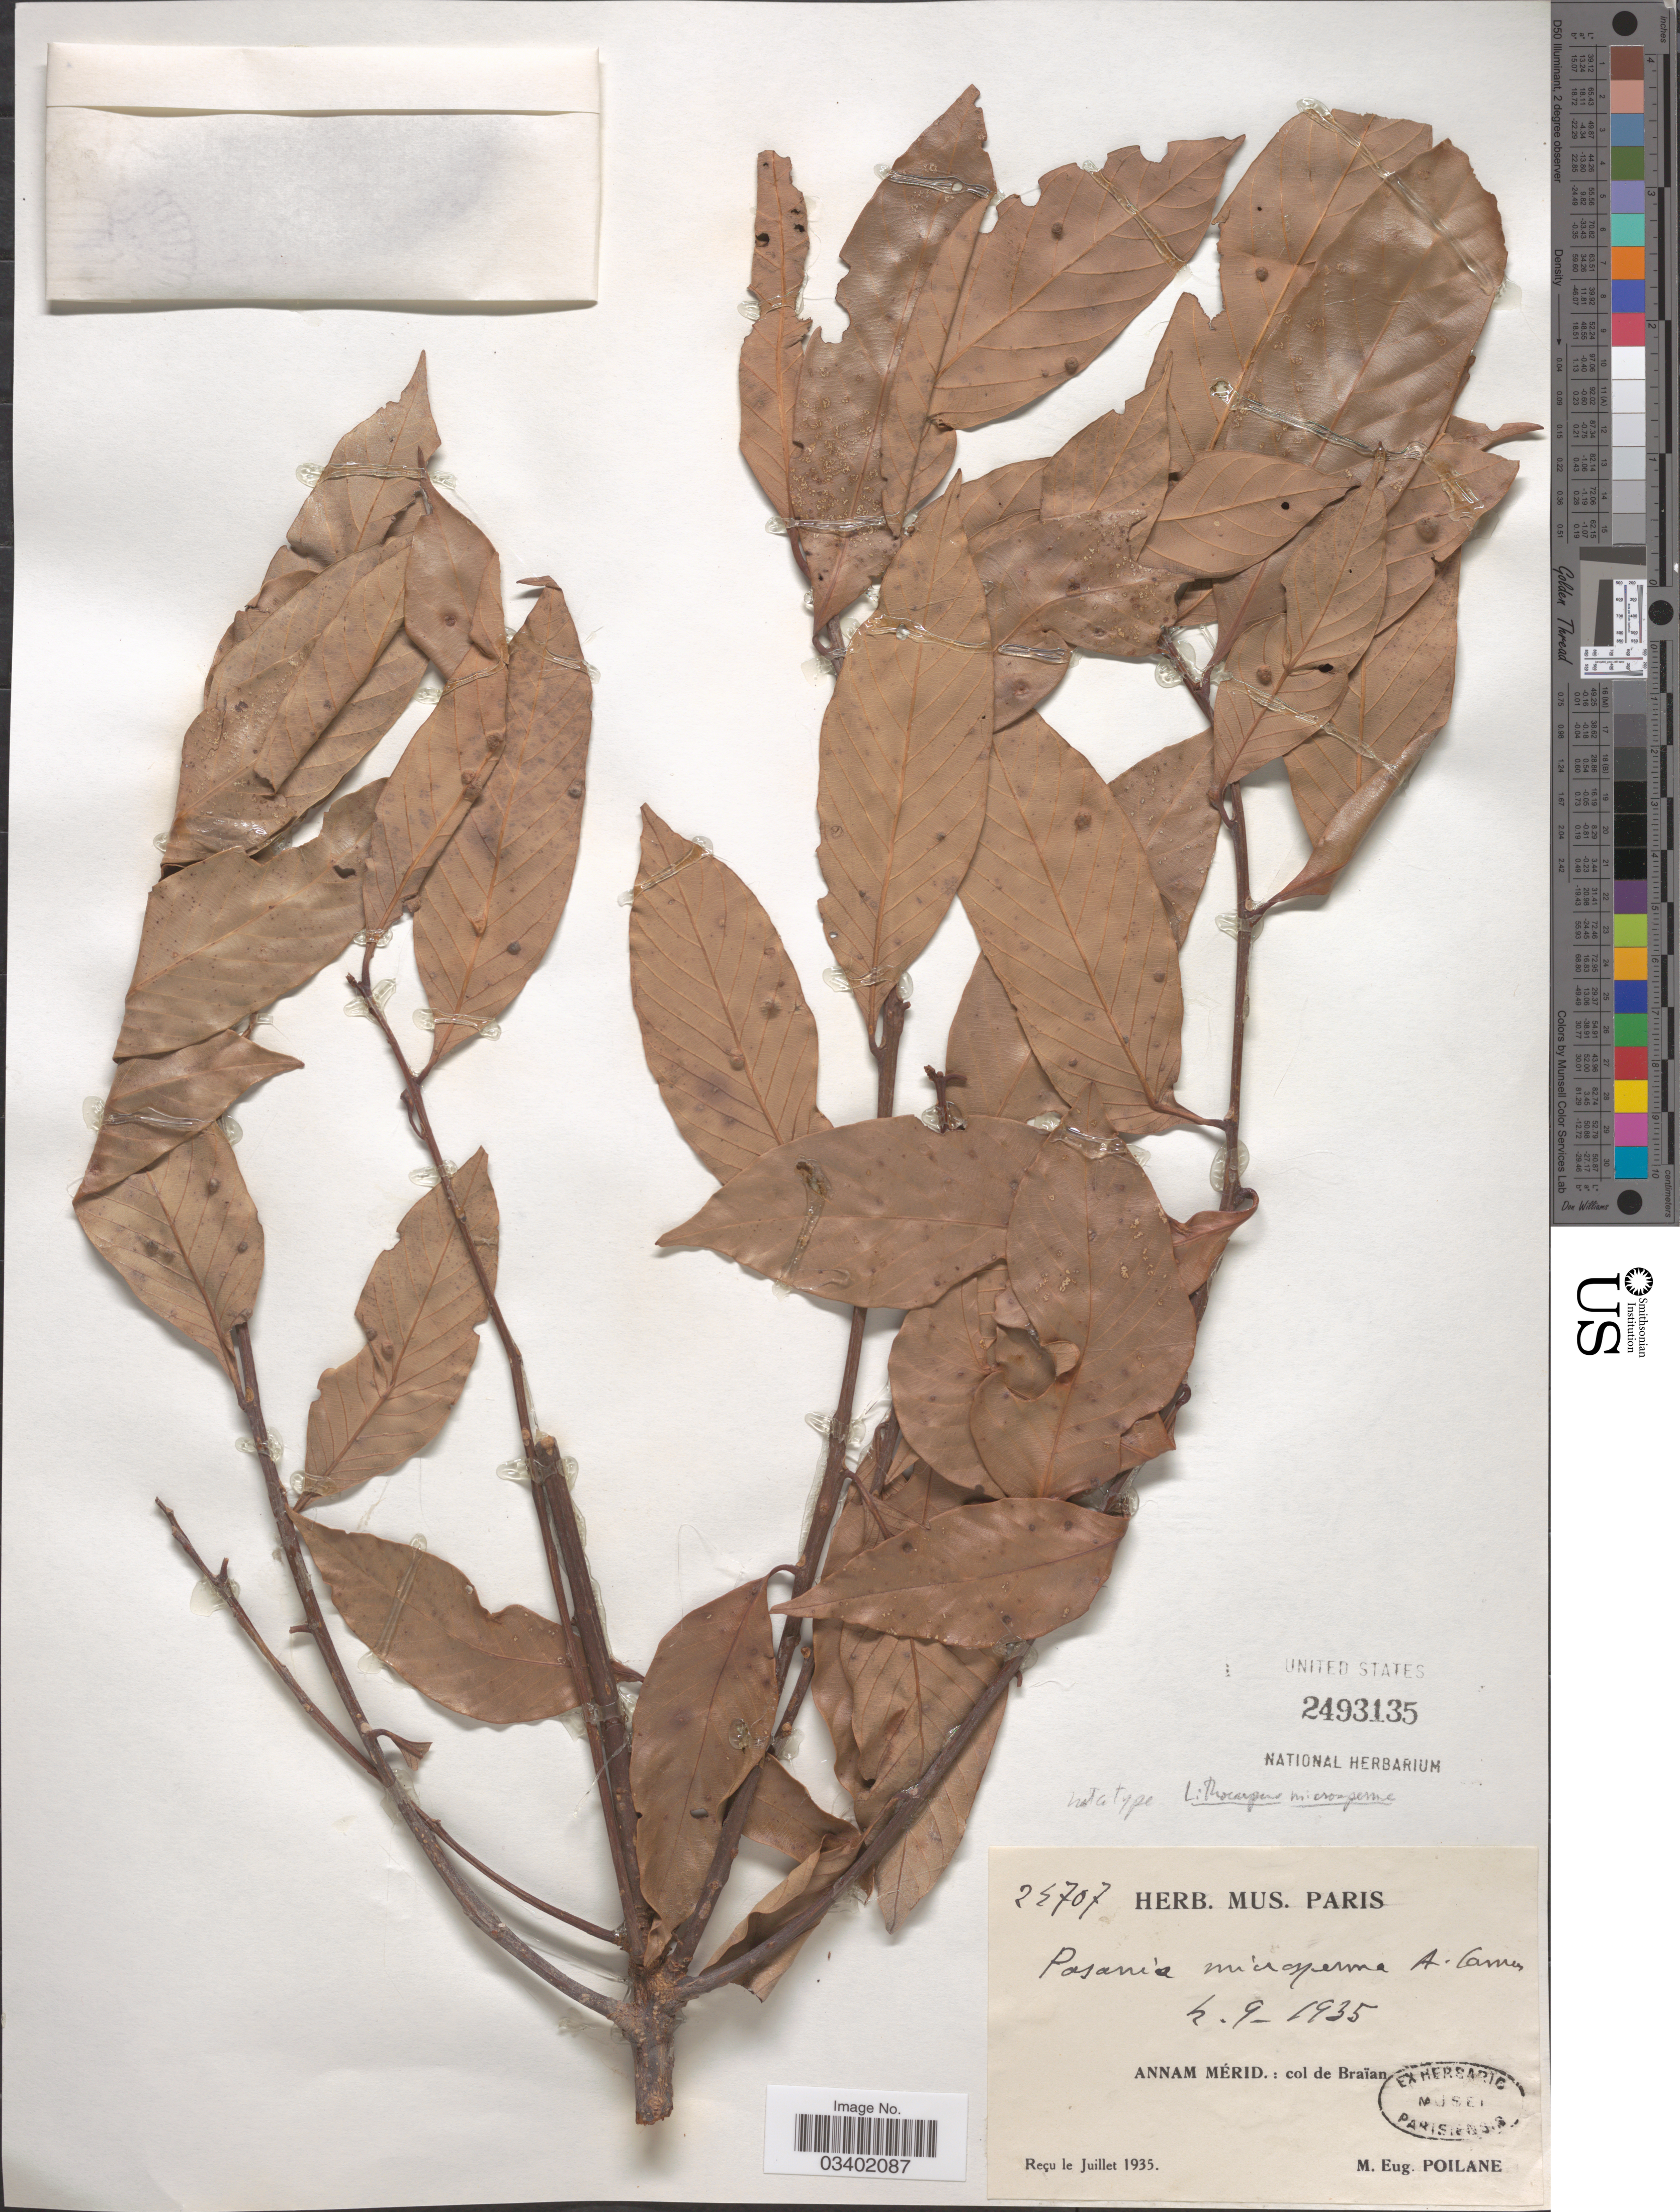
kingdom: Plantae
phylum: Tracheophyta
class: Magnoliopsida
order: Fagales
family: Betulaceae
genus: Betula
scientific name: Betula microspermus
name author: A. Camus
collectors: M. Poilane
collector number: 24707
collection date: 1935-09-04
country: Vietnam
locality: Annam Mérid: col de Braïan.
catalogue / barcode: US 2493135